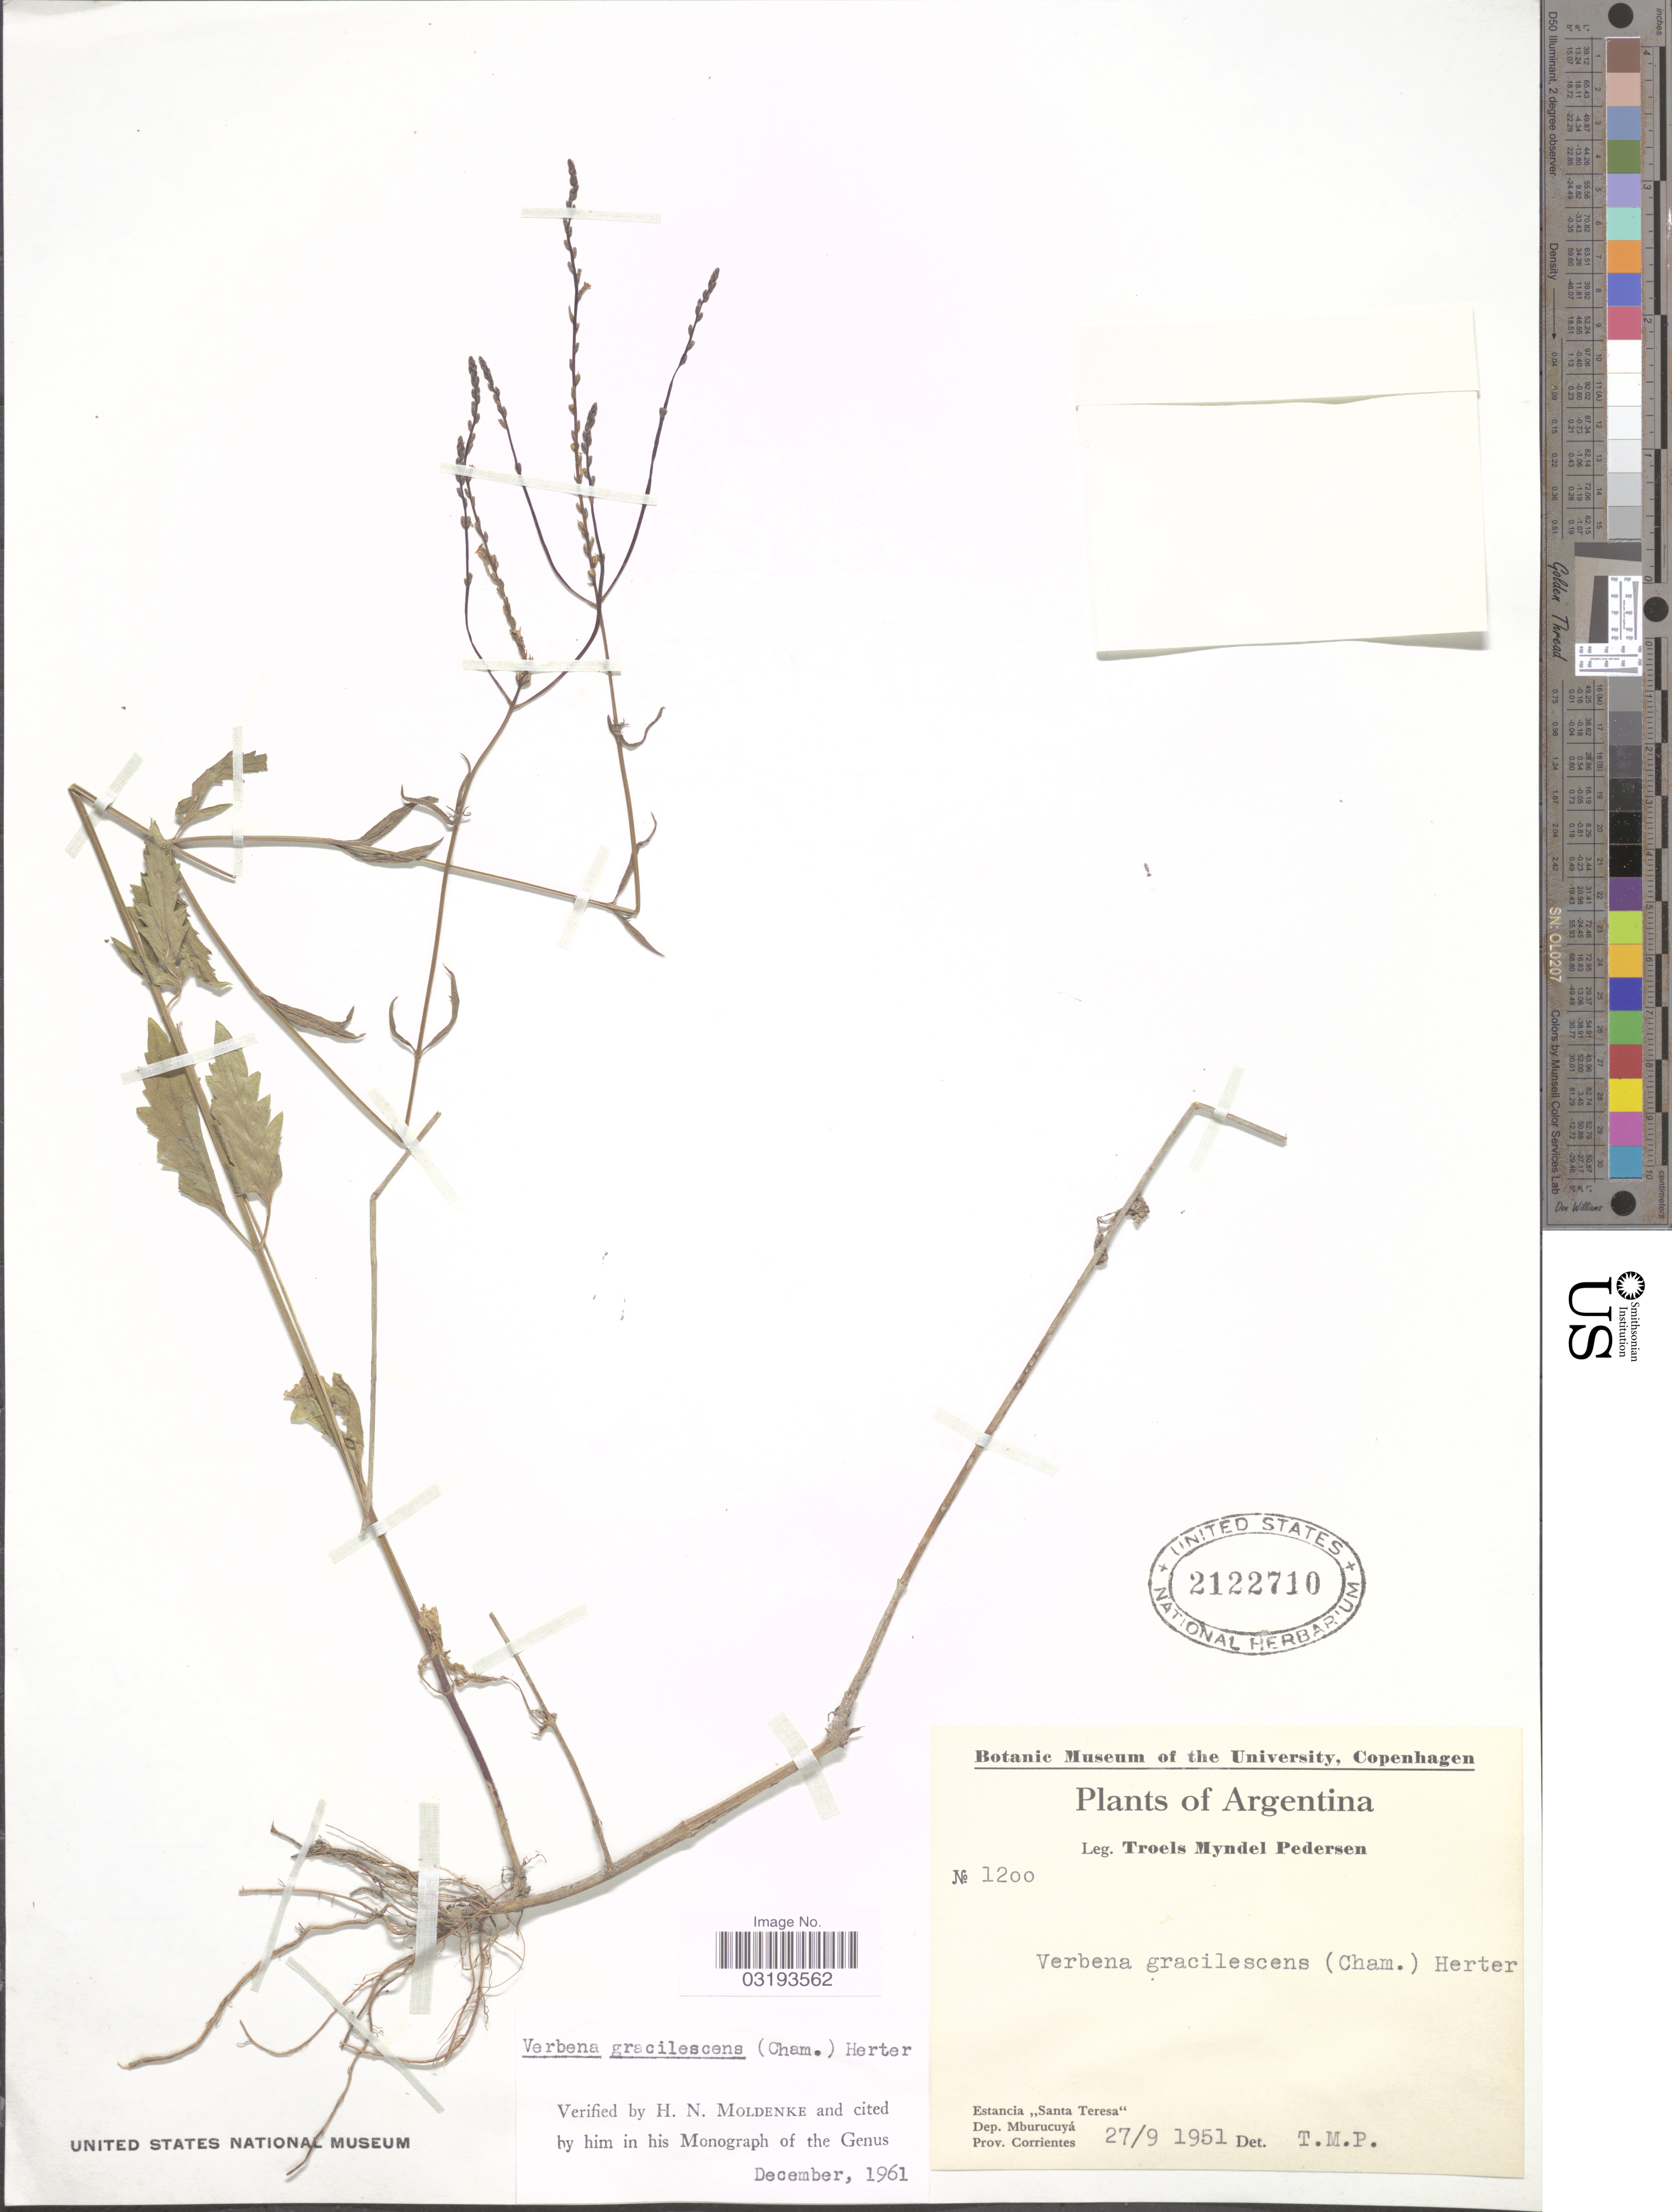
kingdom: Plantae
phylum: Tracheophyta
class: Magnoliopsida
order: Lamiales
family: Verbenaceae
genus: Verbena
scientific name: Verbena gracilescens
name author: (Cham.) Herter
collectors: T. Pederson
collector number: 1200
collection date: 1951-09-27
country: Argentina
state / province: Corrientes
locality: Estancia "Santa Teresa". Dep. Mburucuyá.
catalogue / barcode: US 2122710